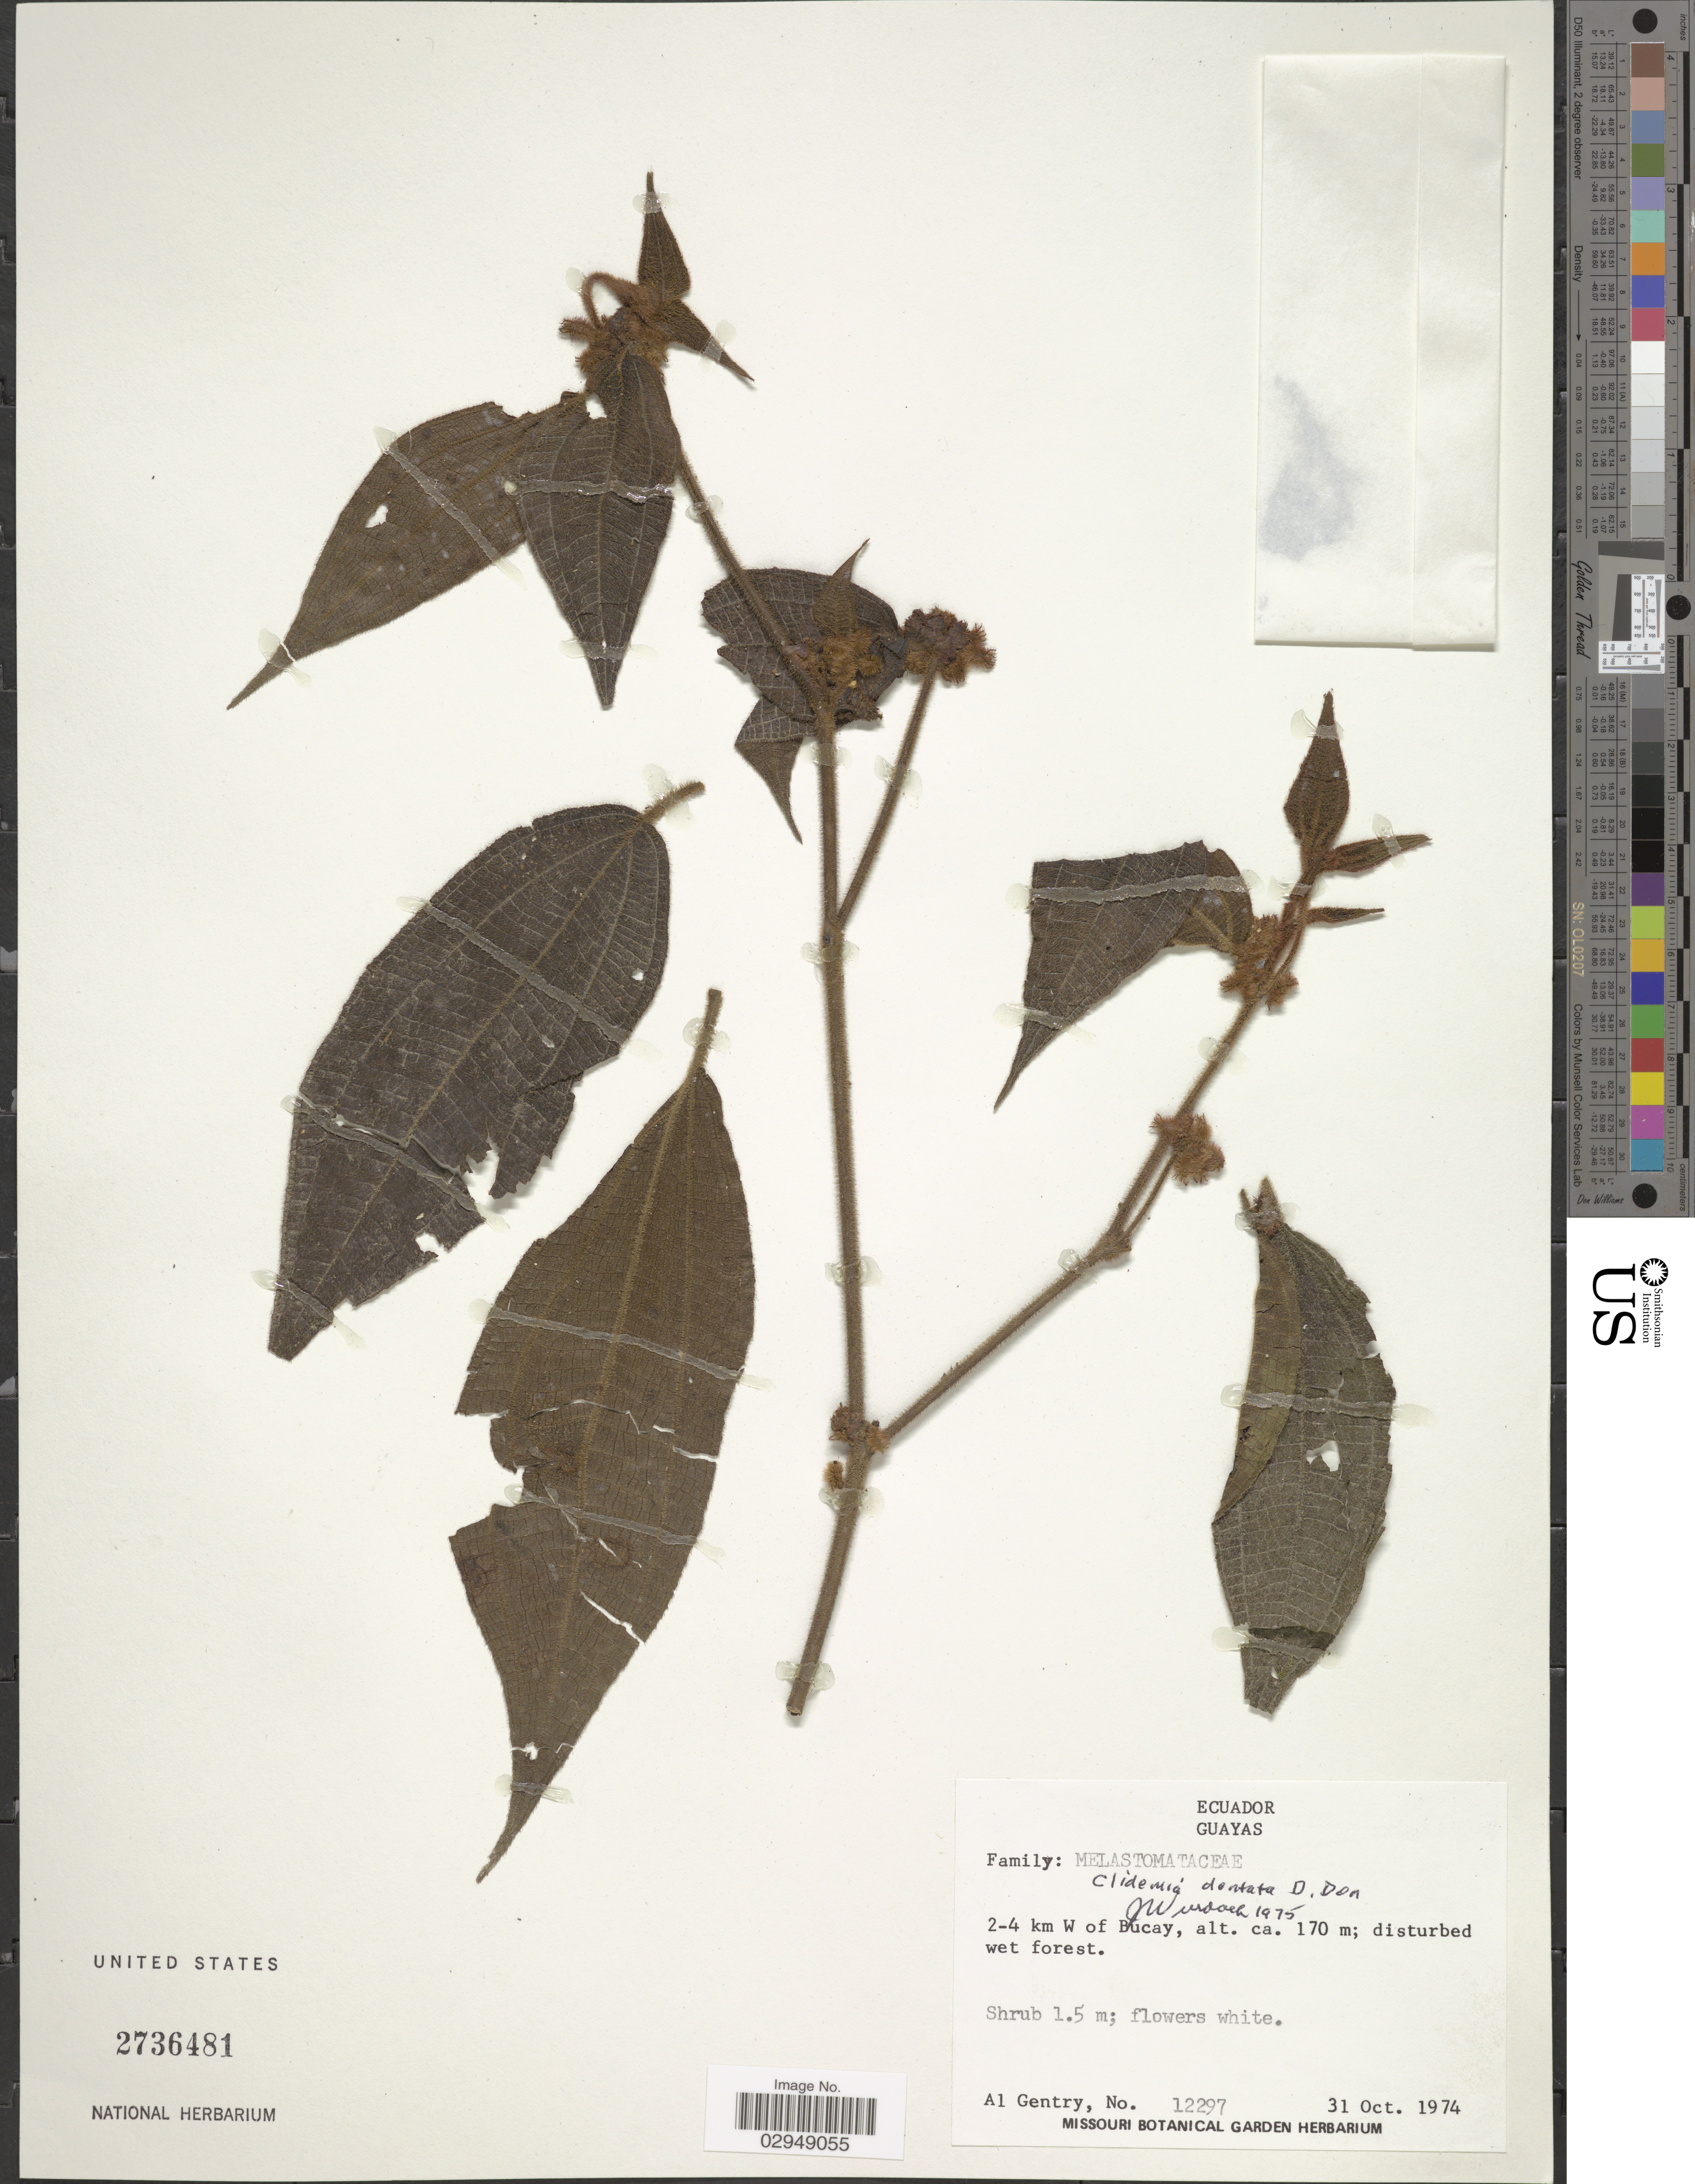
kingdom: Plantae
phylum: Tracheophyta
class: Magnoliopsida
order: Myrtales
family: Melastomataceae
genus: Clidemia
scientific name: Clidemia dentata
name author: D. Don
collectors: A. H. Gentry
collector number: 12297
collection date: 1974-10-31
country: Ecuador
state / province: Guayas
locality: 2-4 km W of Bucay.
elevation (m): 170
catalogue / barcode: US 2736481